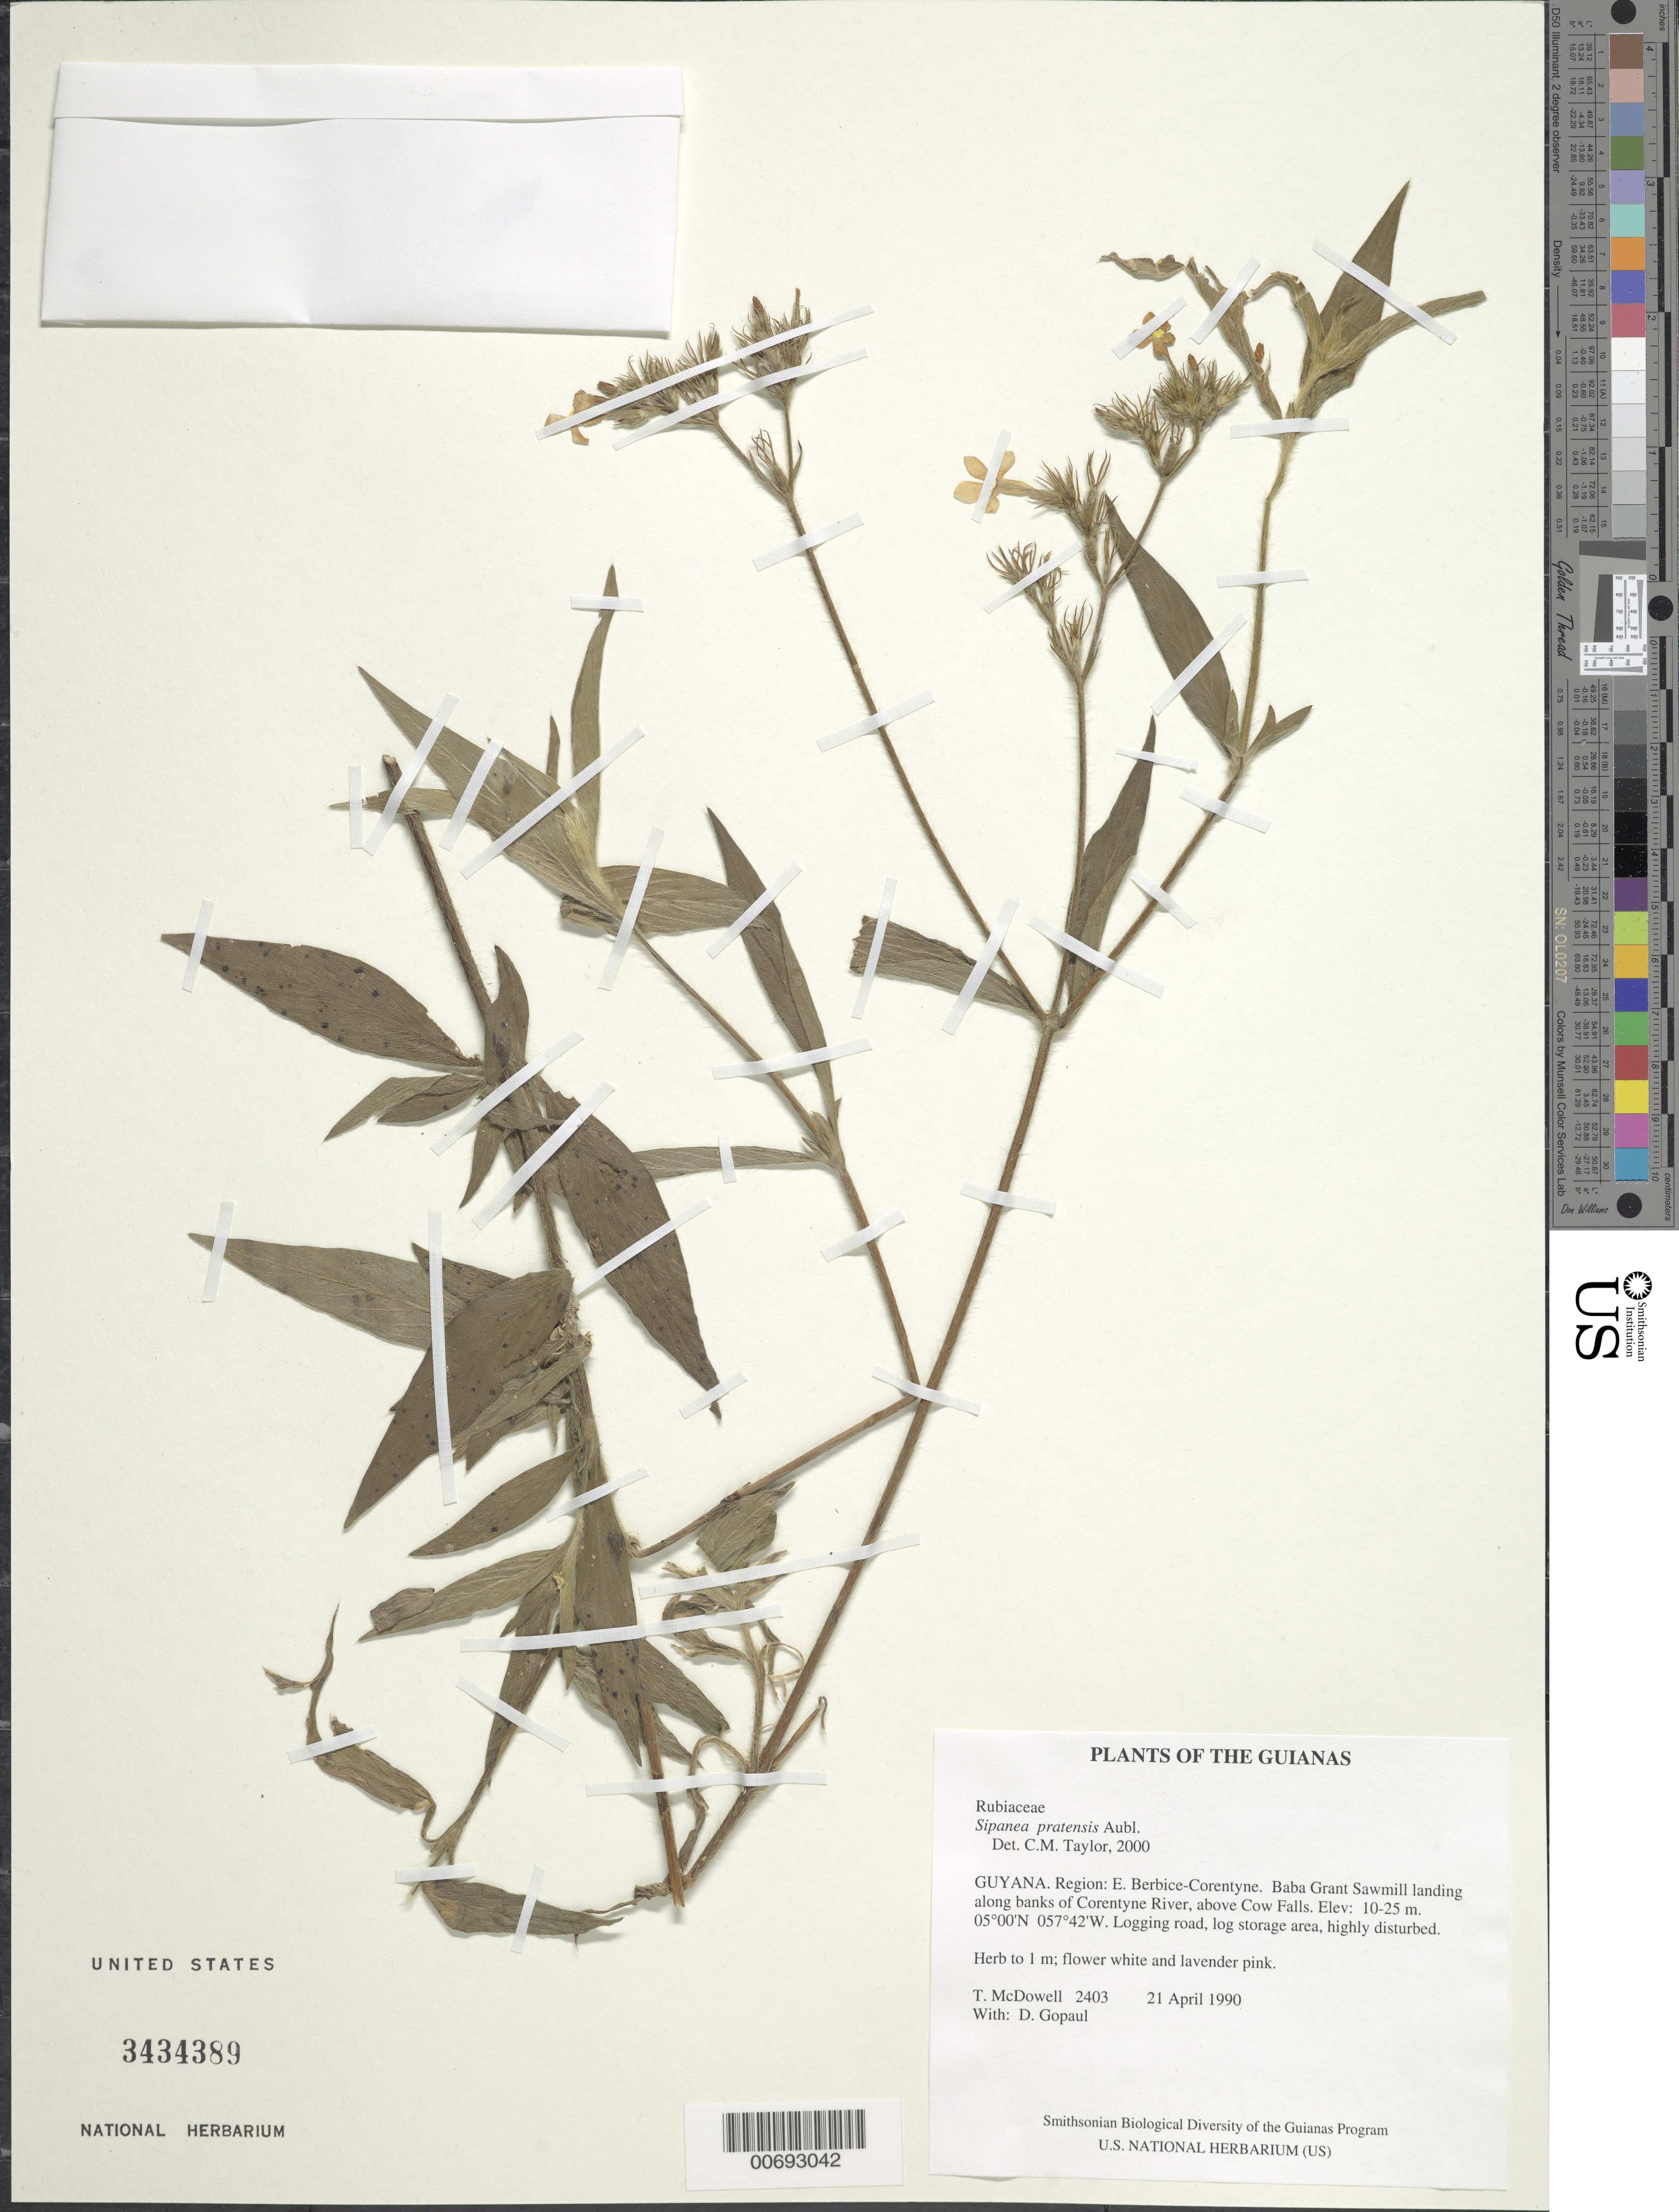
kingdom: Plantae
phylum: Tracheophyta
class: Magnoliopsida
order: Gentianales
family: Rubiaceae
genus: Sipanea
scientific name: Sipanea pratensis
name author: Aubl.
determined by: Taylor, Charlotte M.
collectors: T. McDowell & D. Gopaul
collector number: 2403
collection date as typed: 21 April 1990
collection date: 1990-04-21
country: Guyana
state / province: E. Berbice-Corentyne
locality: Baba Grant Sawmill landing along banks of Corentyne River, above Cow Falls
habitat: Logging road, log storage area, highly disturbed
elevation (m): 10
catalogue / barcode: US 3434389